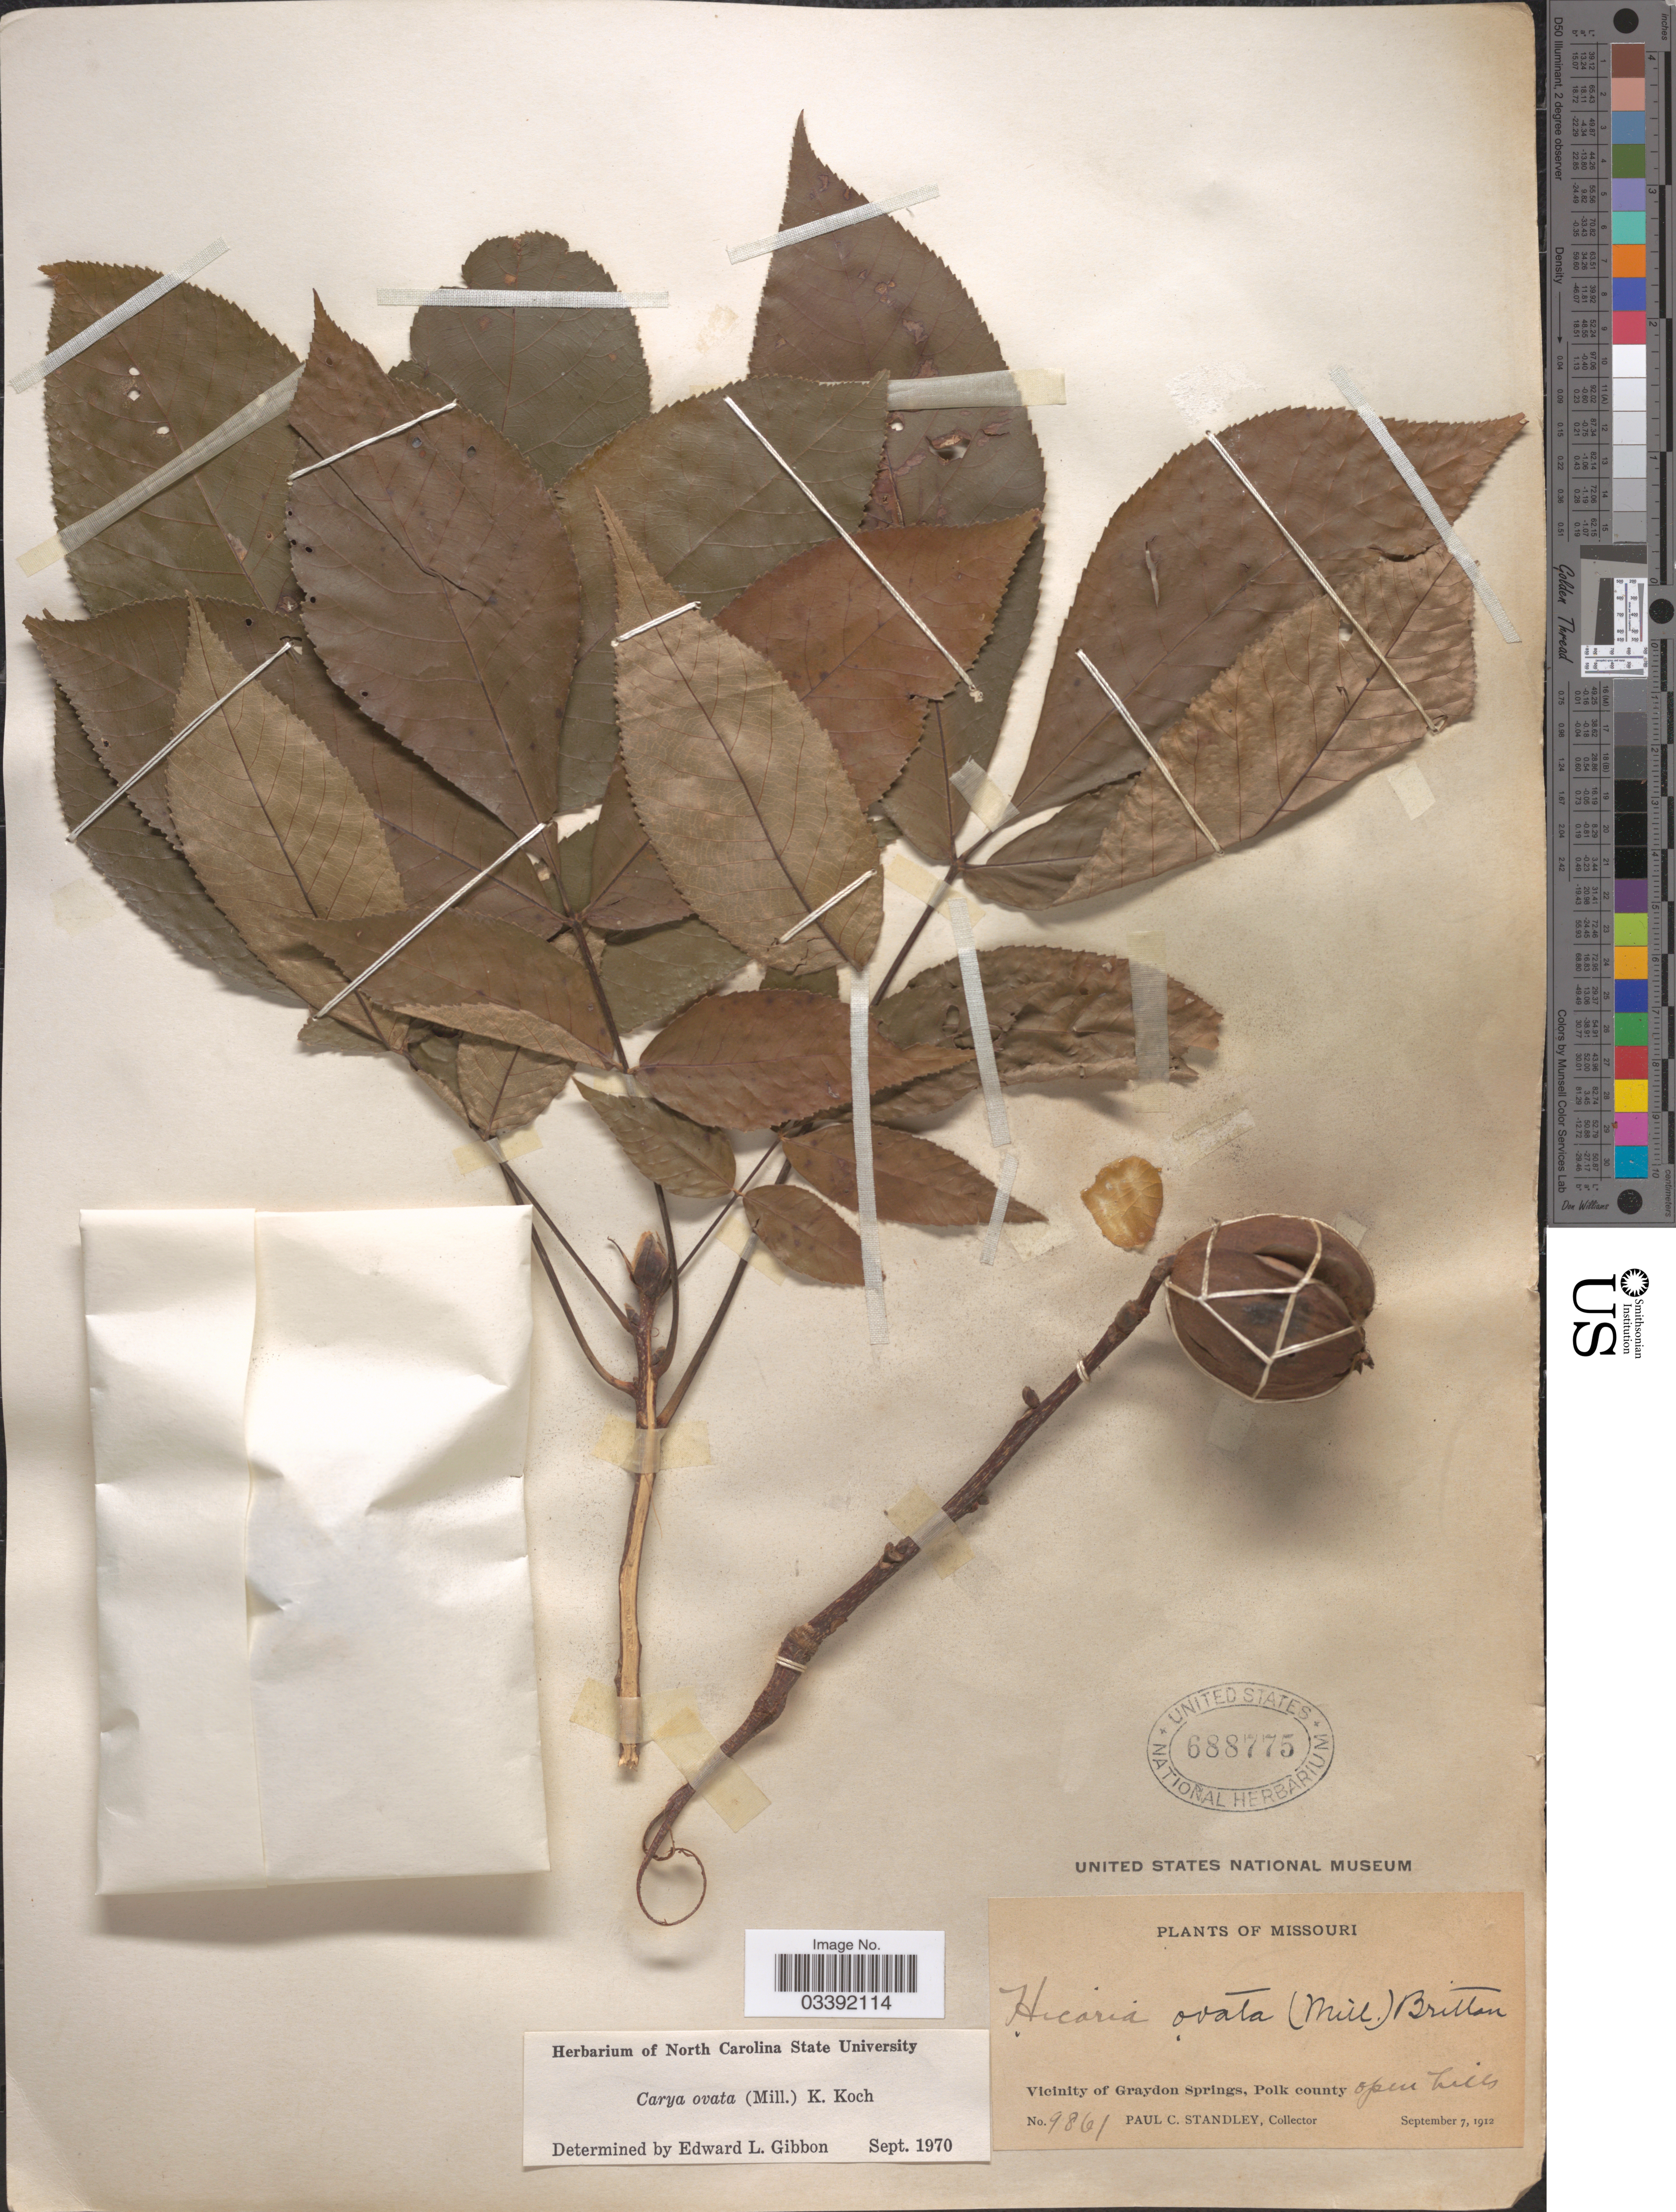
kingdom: Plantae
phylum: Tracheophyta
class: Magnoliopsida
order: Fagales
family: Juglandaceae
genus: Carya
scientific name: Carya ovata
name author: (Mill.) K. Koch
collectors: P. C. Standley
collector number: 9861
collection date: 1912-09-07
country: United States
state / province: Missouri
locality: Vicinity of Graydon Springs, Polk county.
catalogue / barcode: US 688775